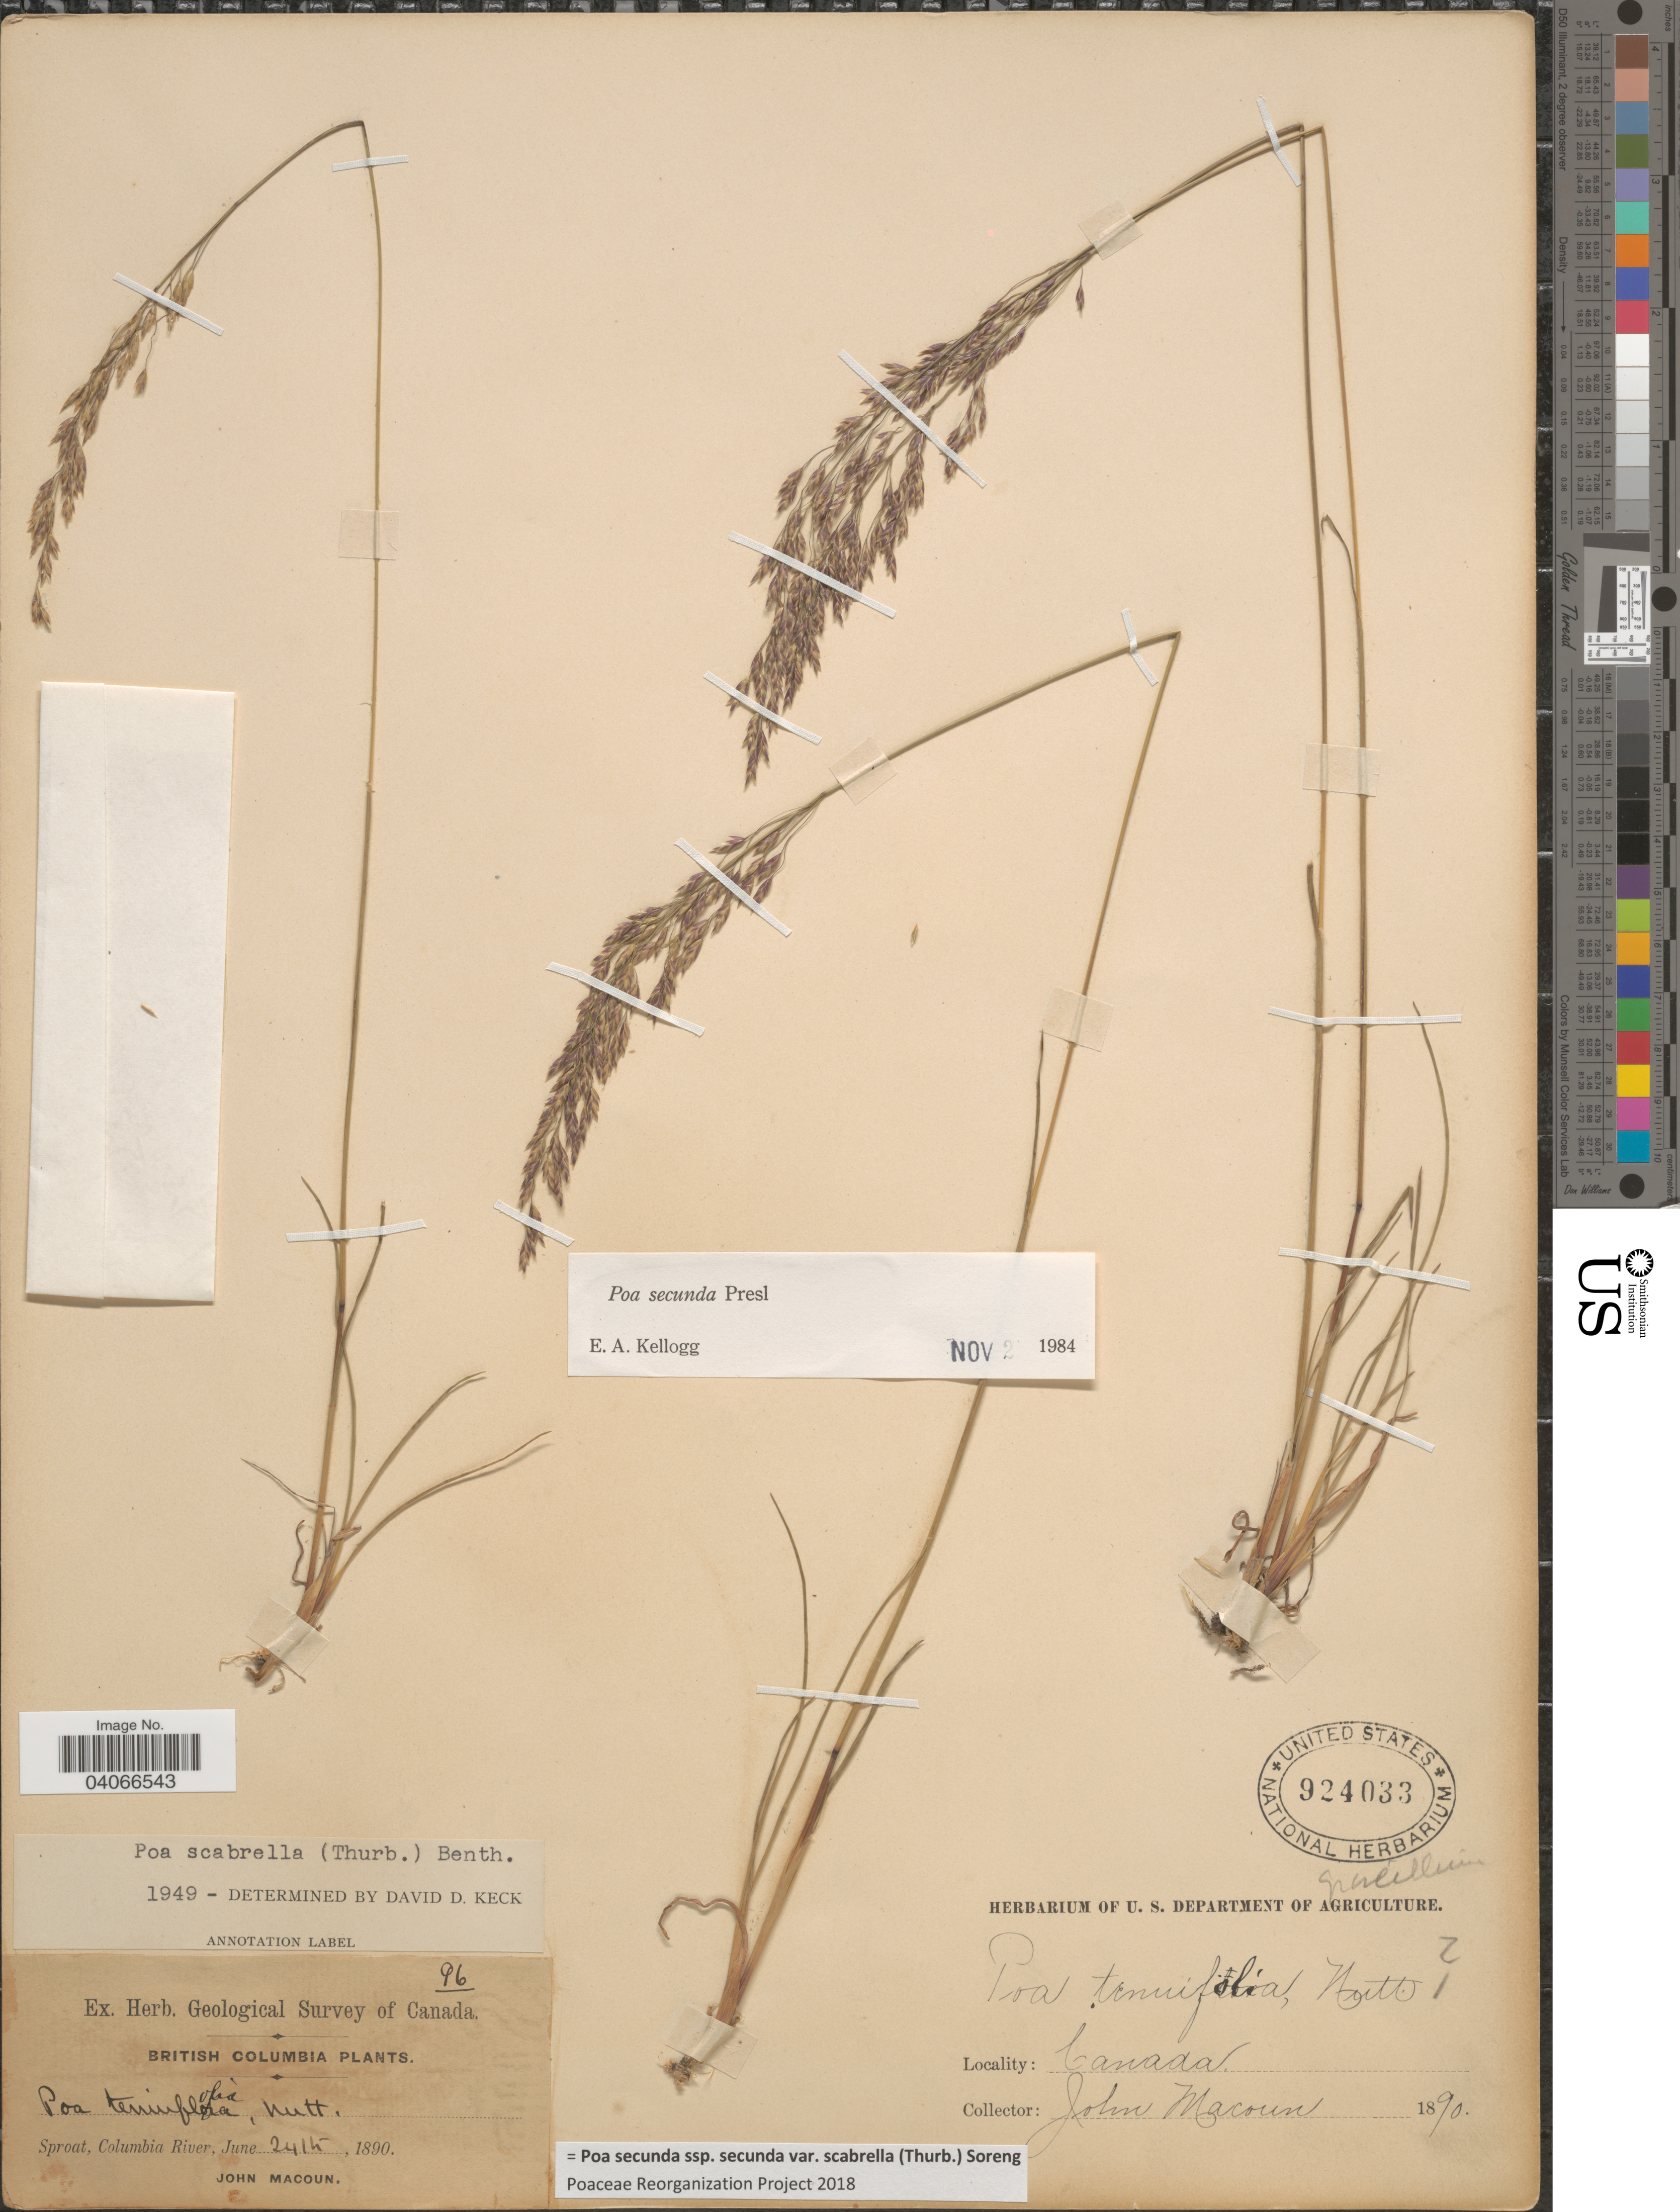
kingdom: Plantae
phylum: Tracheophyta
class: Liliopsida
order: Poales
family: Poaceae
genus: Poa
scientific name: Poa secunda subsp. secunda var. scabrella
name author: (Thurb.) Soreng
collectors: J. Macoun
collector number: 96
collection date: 1890-06-24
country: Canada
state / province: British Columbia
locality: Herb. Geological Survey of Canada. Sproat, Columbia River.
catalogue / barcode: US 924033